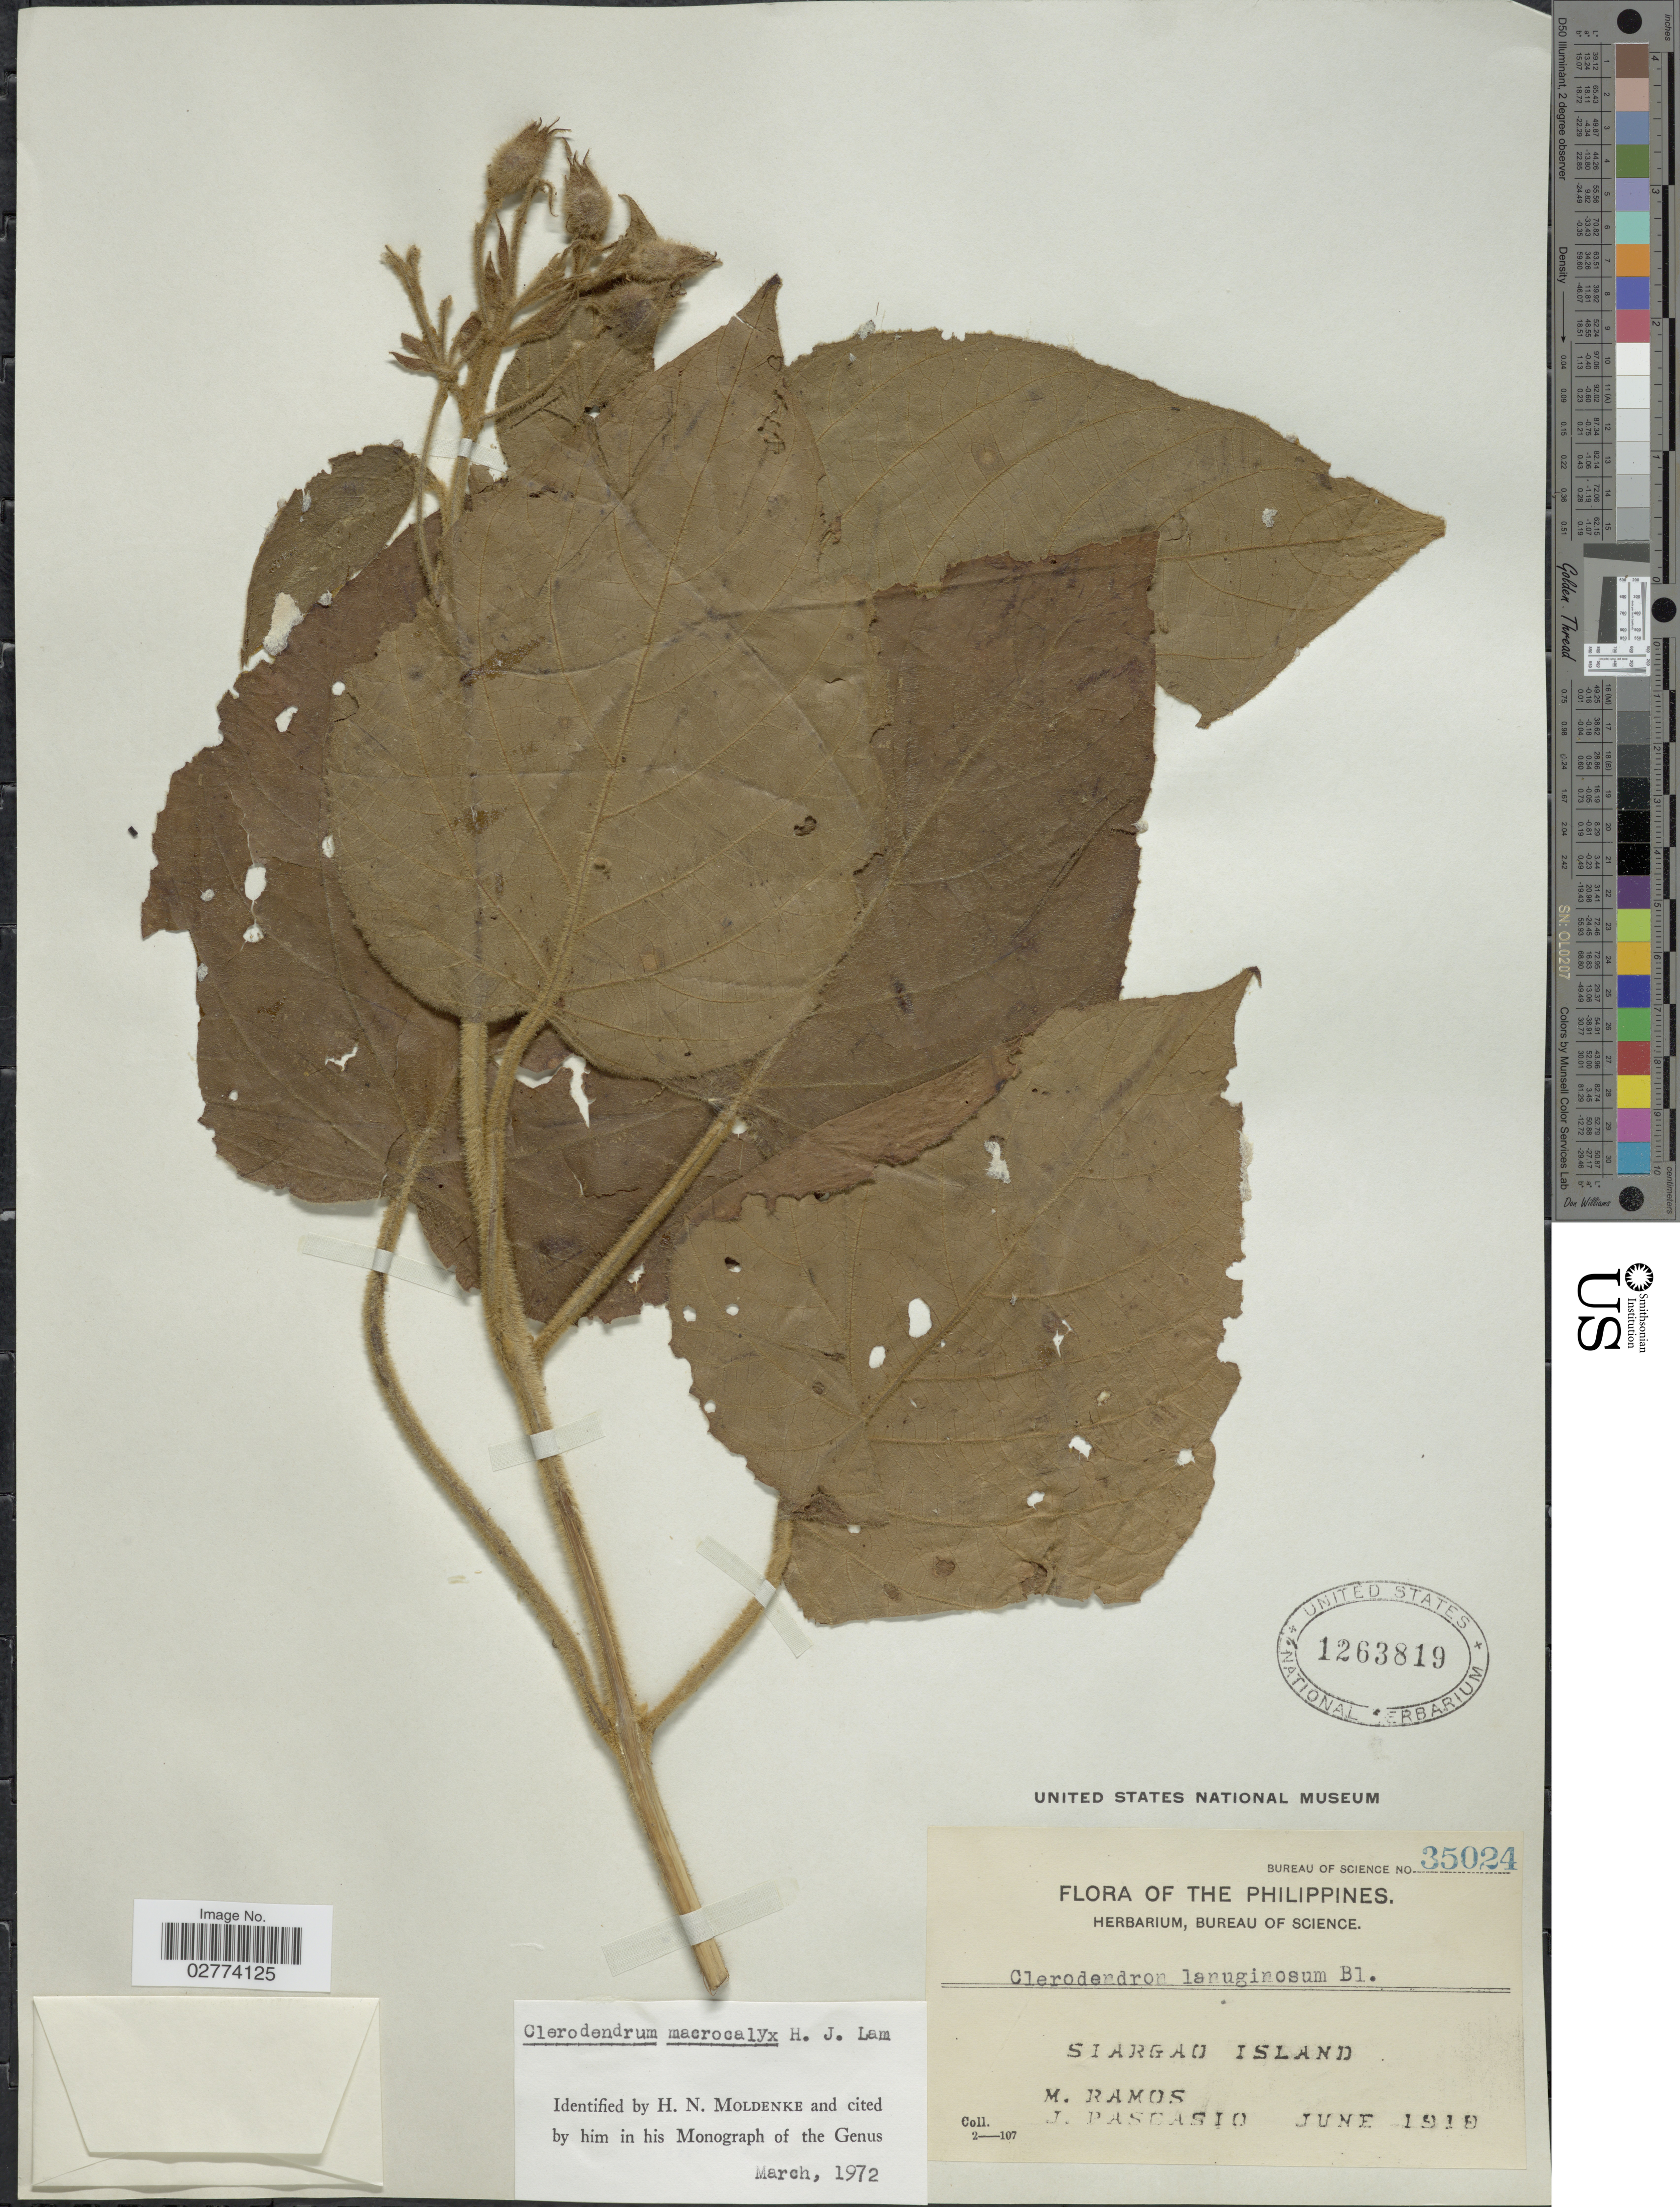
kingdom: Plantae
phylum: Tracheophyta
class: Magnoliopsida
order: Lamiales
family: Lamiaceae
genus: Clerodendrum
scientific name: Clerodendrum macrocalyx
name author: H.J. Lam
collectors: M. Ramos & J. Pascasio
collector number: Bureau of Science 35024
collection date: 1919-06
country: Philippines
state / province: Caraga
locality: Siargao Island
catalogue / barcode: US 1263819